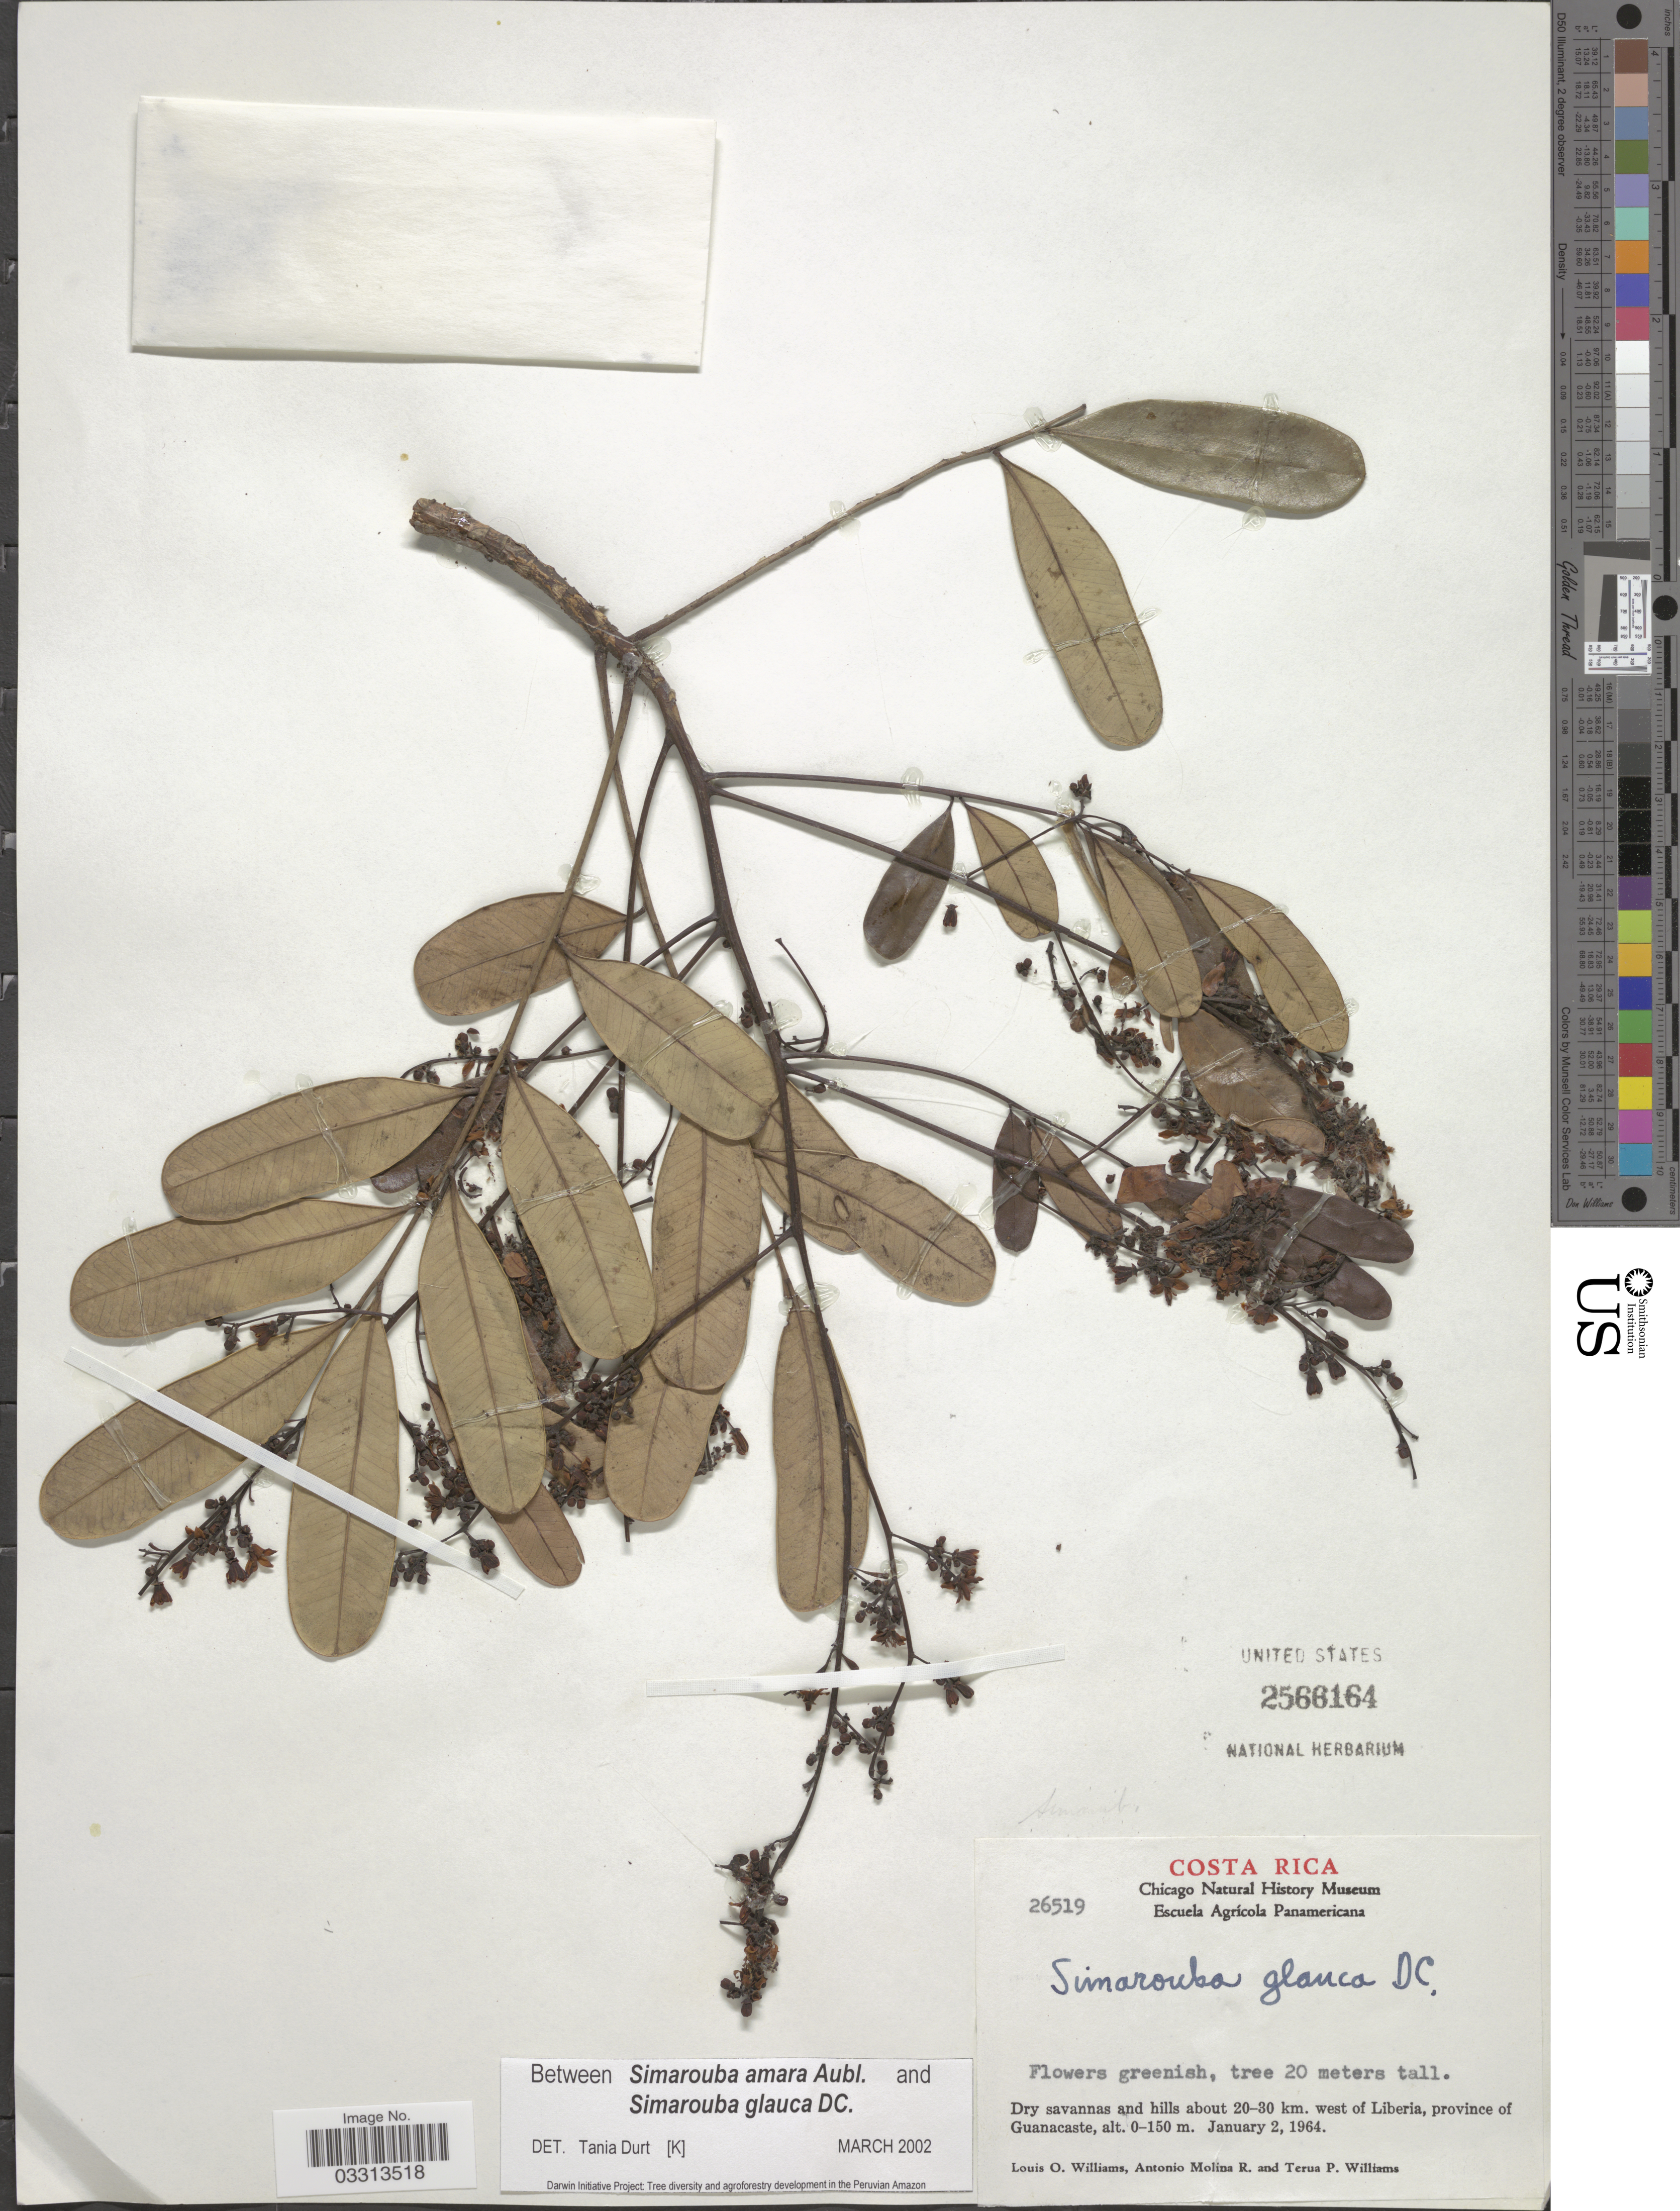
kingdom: Plantae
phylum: Tracheophyta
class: Magnoliopsida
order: Sapindales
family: Simaroubaceae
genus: Simarouba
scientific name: Simarouba glauca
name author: DC.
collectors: L. O. Williams, A. Molina R. & T. Williams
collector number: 26519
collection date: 1964-01-02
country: Costa Rica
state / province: Guanacaste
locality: Dry savannas and hills about 20-30 km. west of Liberia.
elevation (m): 0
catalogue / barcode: US 2566164